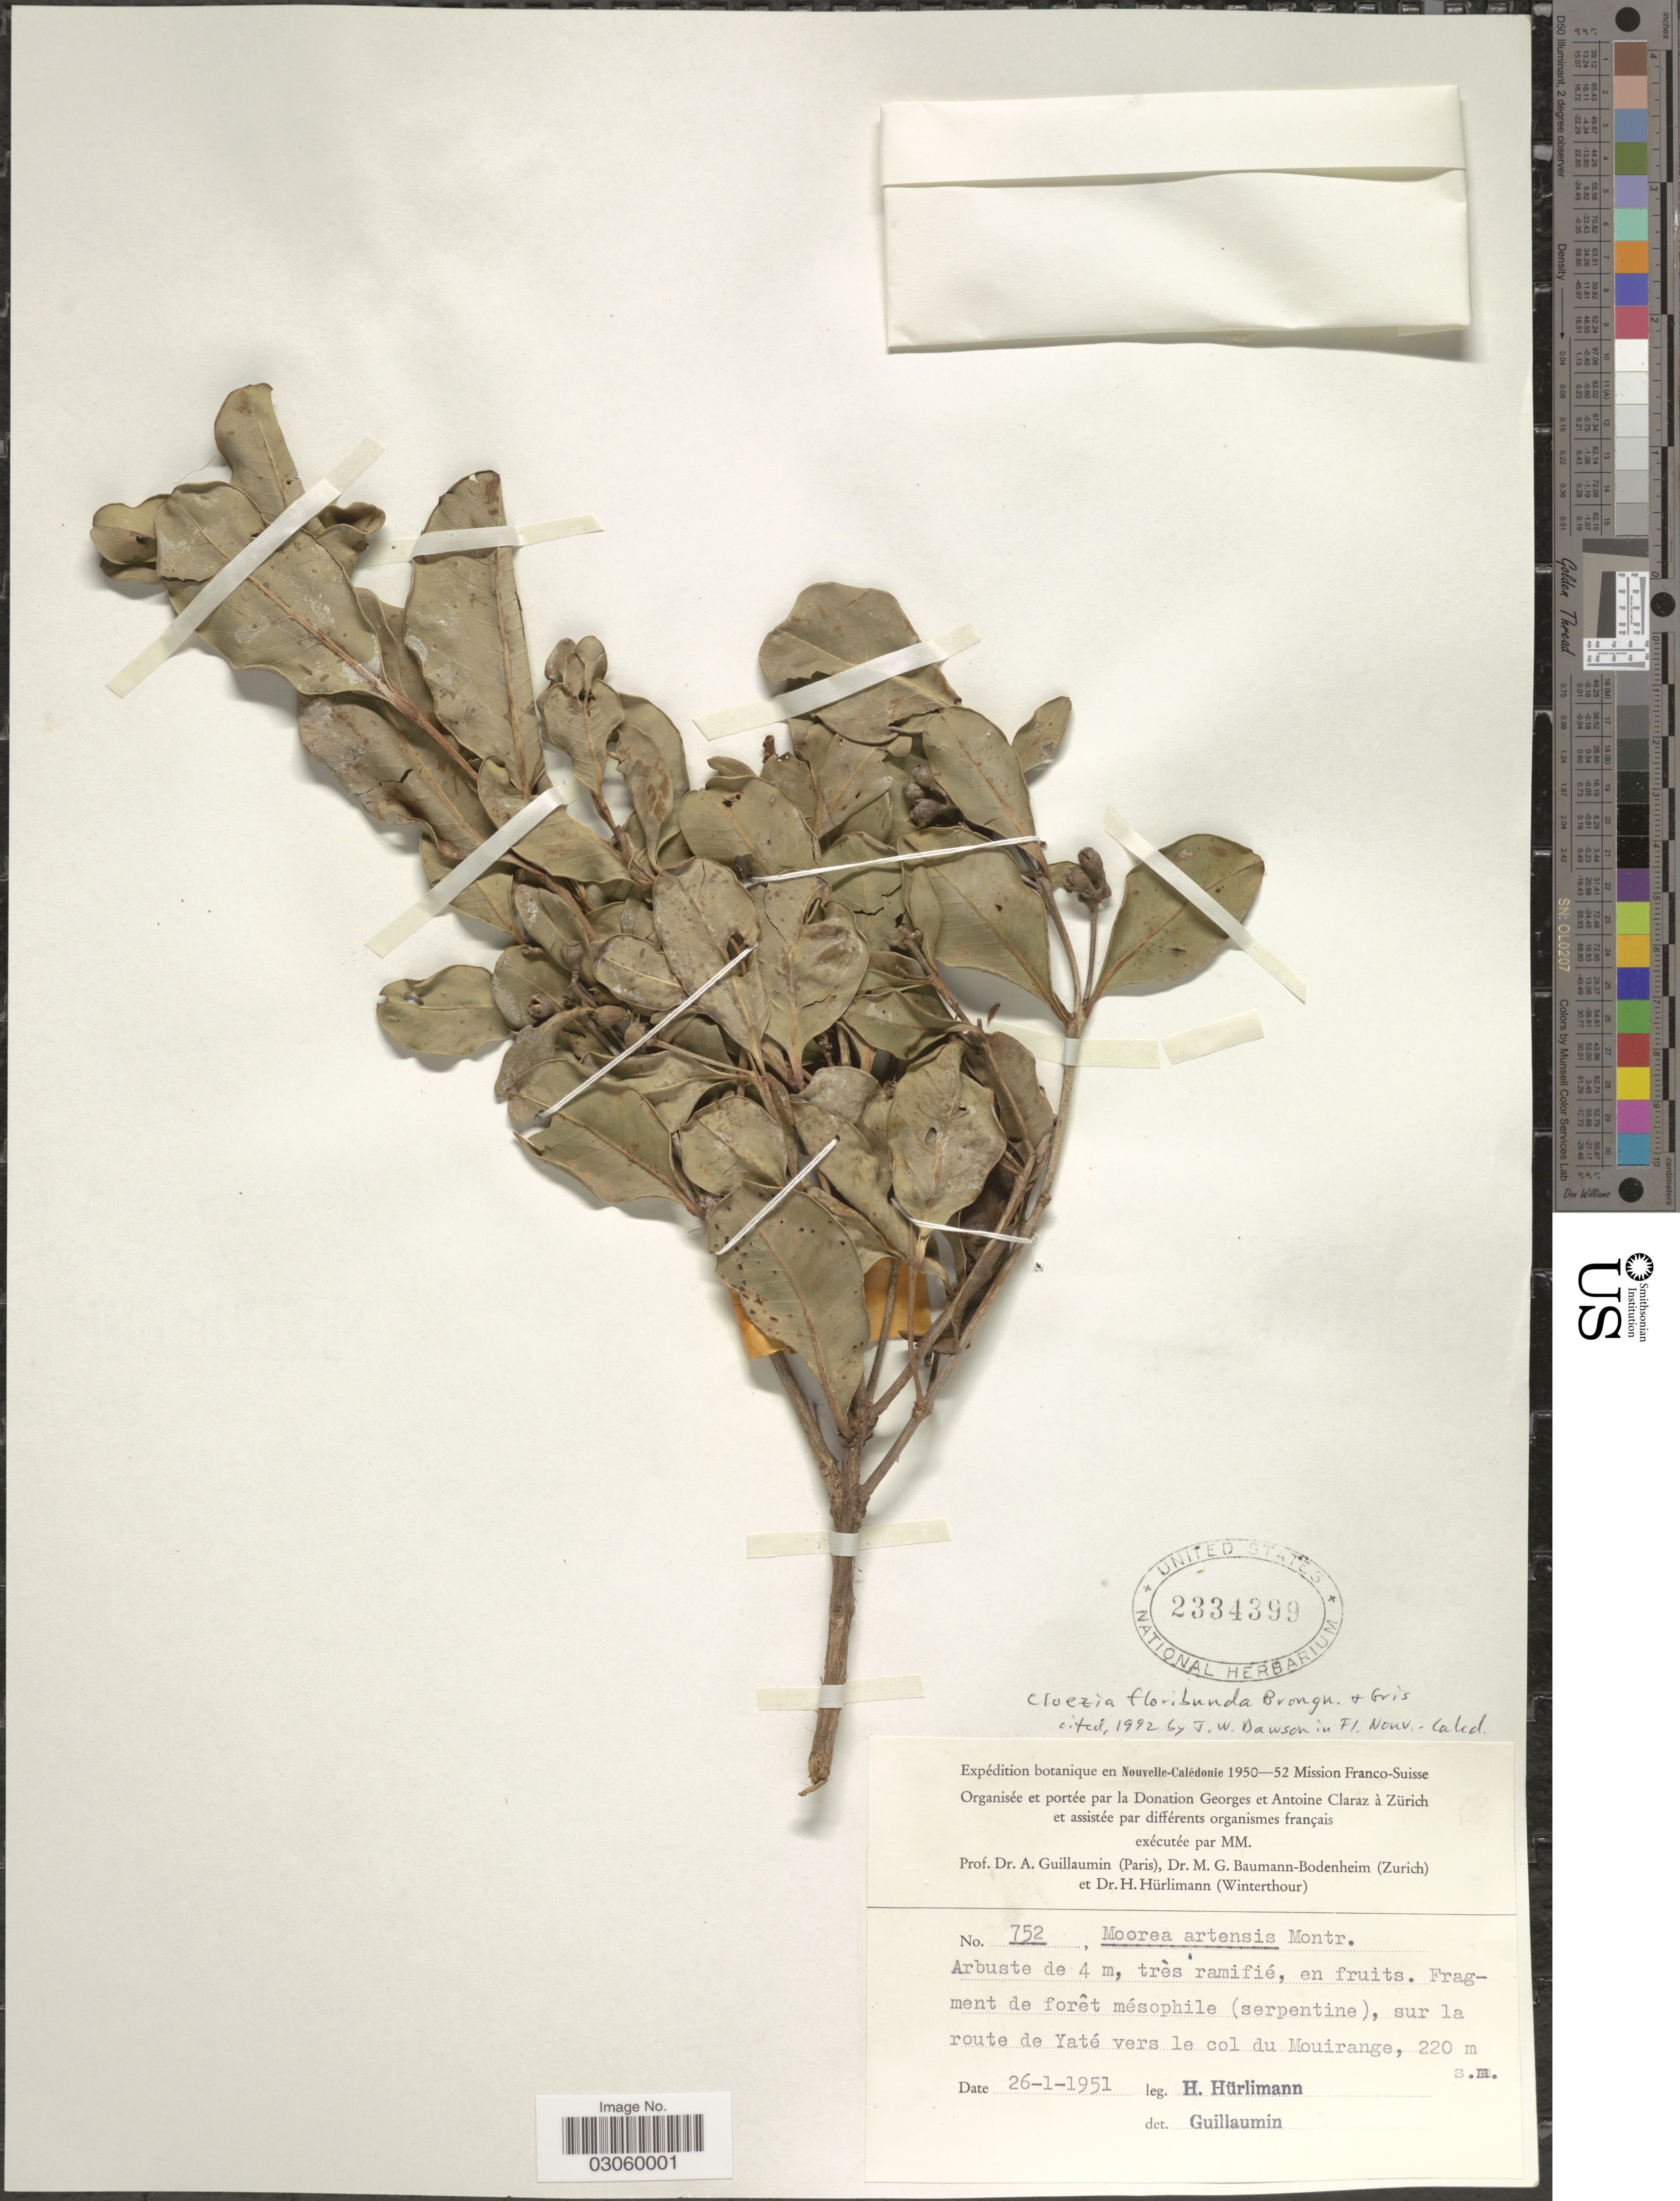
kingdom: Plantae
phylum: Tracheophyta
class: Magnoliopsida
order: Myrtales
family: Myrtaceae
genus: Cloezia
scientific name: Cloezia floribunda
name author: Brongn. & Gris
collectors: H. Hürlimann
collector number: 752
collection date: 1951-01-26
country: New Caledonia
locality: Nouvelle-Calédonie, Fragment de forêt mésophile (serpentine), sur la route de Yaté vers le col du Mouirange.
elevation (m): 220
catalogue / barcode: US 2334399